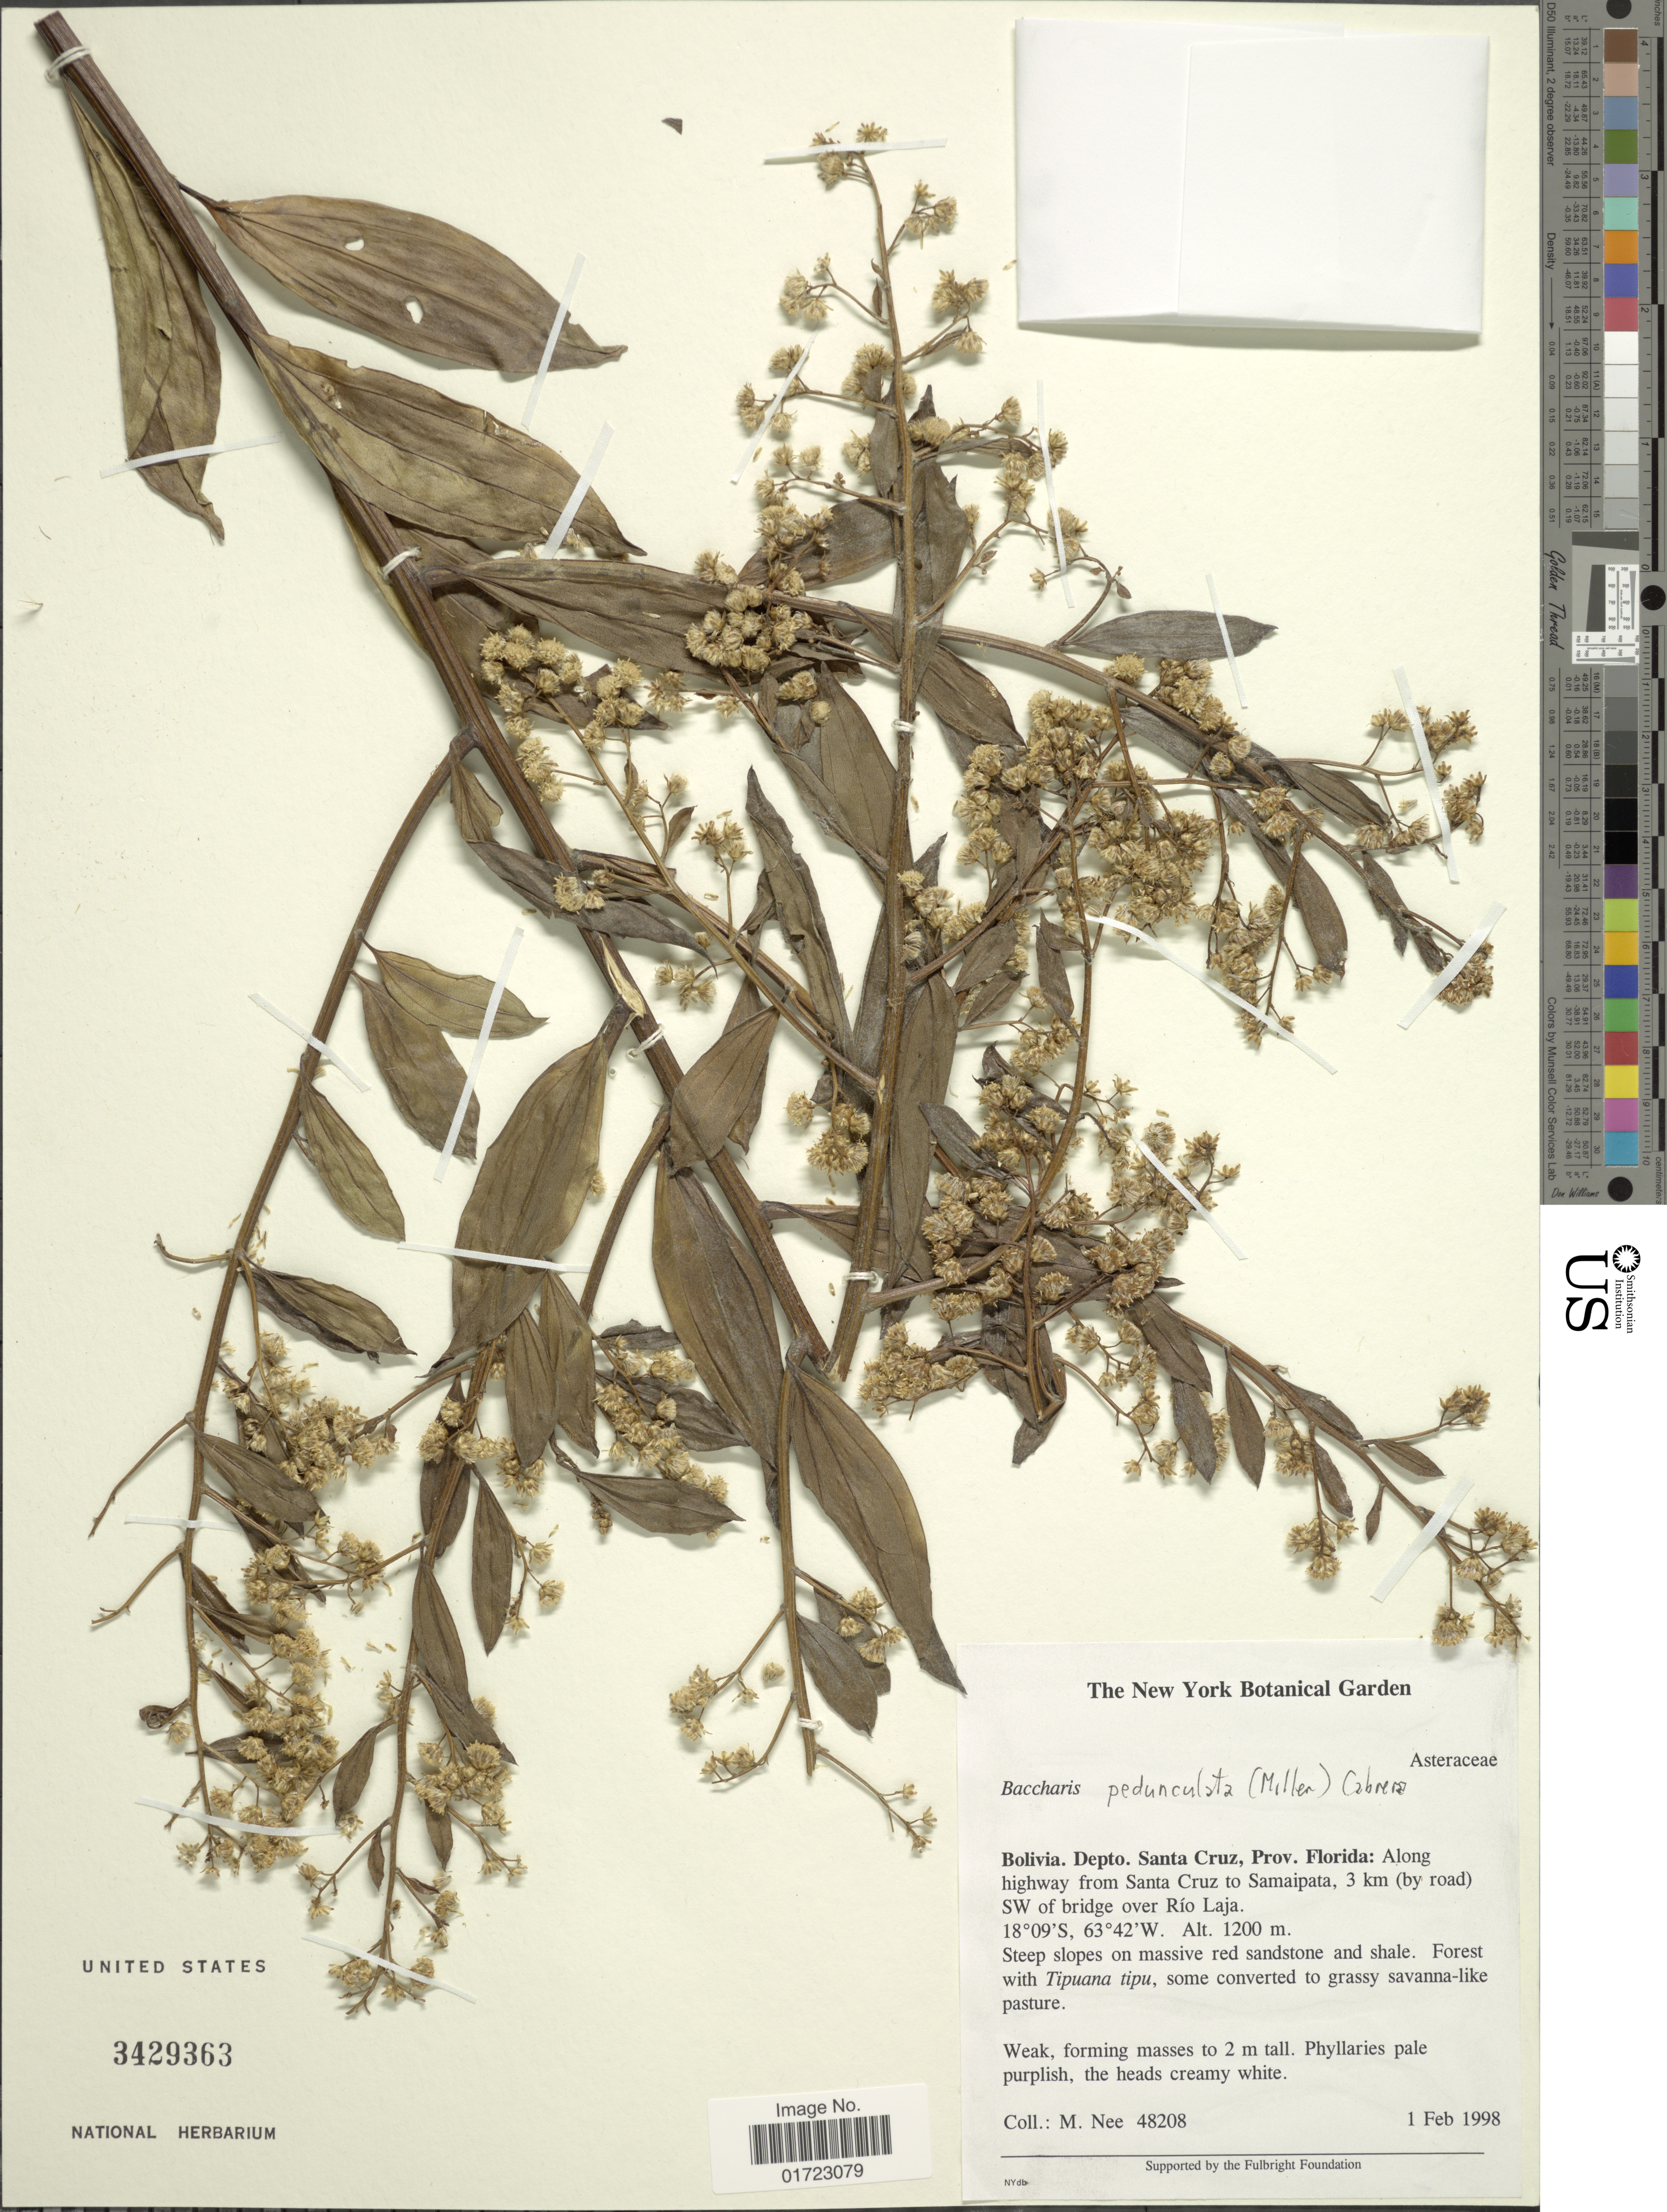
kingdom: Plantae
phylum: Tracheophyta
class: Magnoliopsida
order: Asterales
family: Asteraceae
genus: Baccharis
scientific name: Baccharis pedunculata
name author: (Mill.) Cabrera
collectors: M. Nee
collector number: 48208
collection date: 1998-02-01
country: Bolivia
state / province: Santa Cruz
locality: Prov. Florida: Along highway from Santa Cruz to samaipata, 3 km (by road) SW of bridge over Rio Laja.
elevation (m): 1200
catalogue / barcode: US 3429363